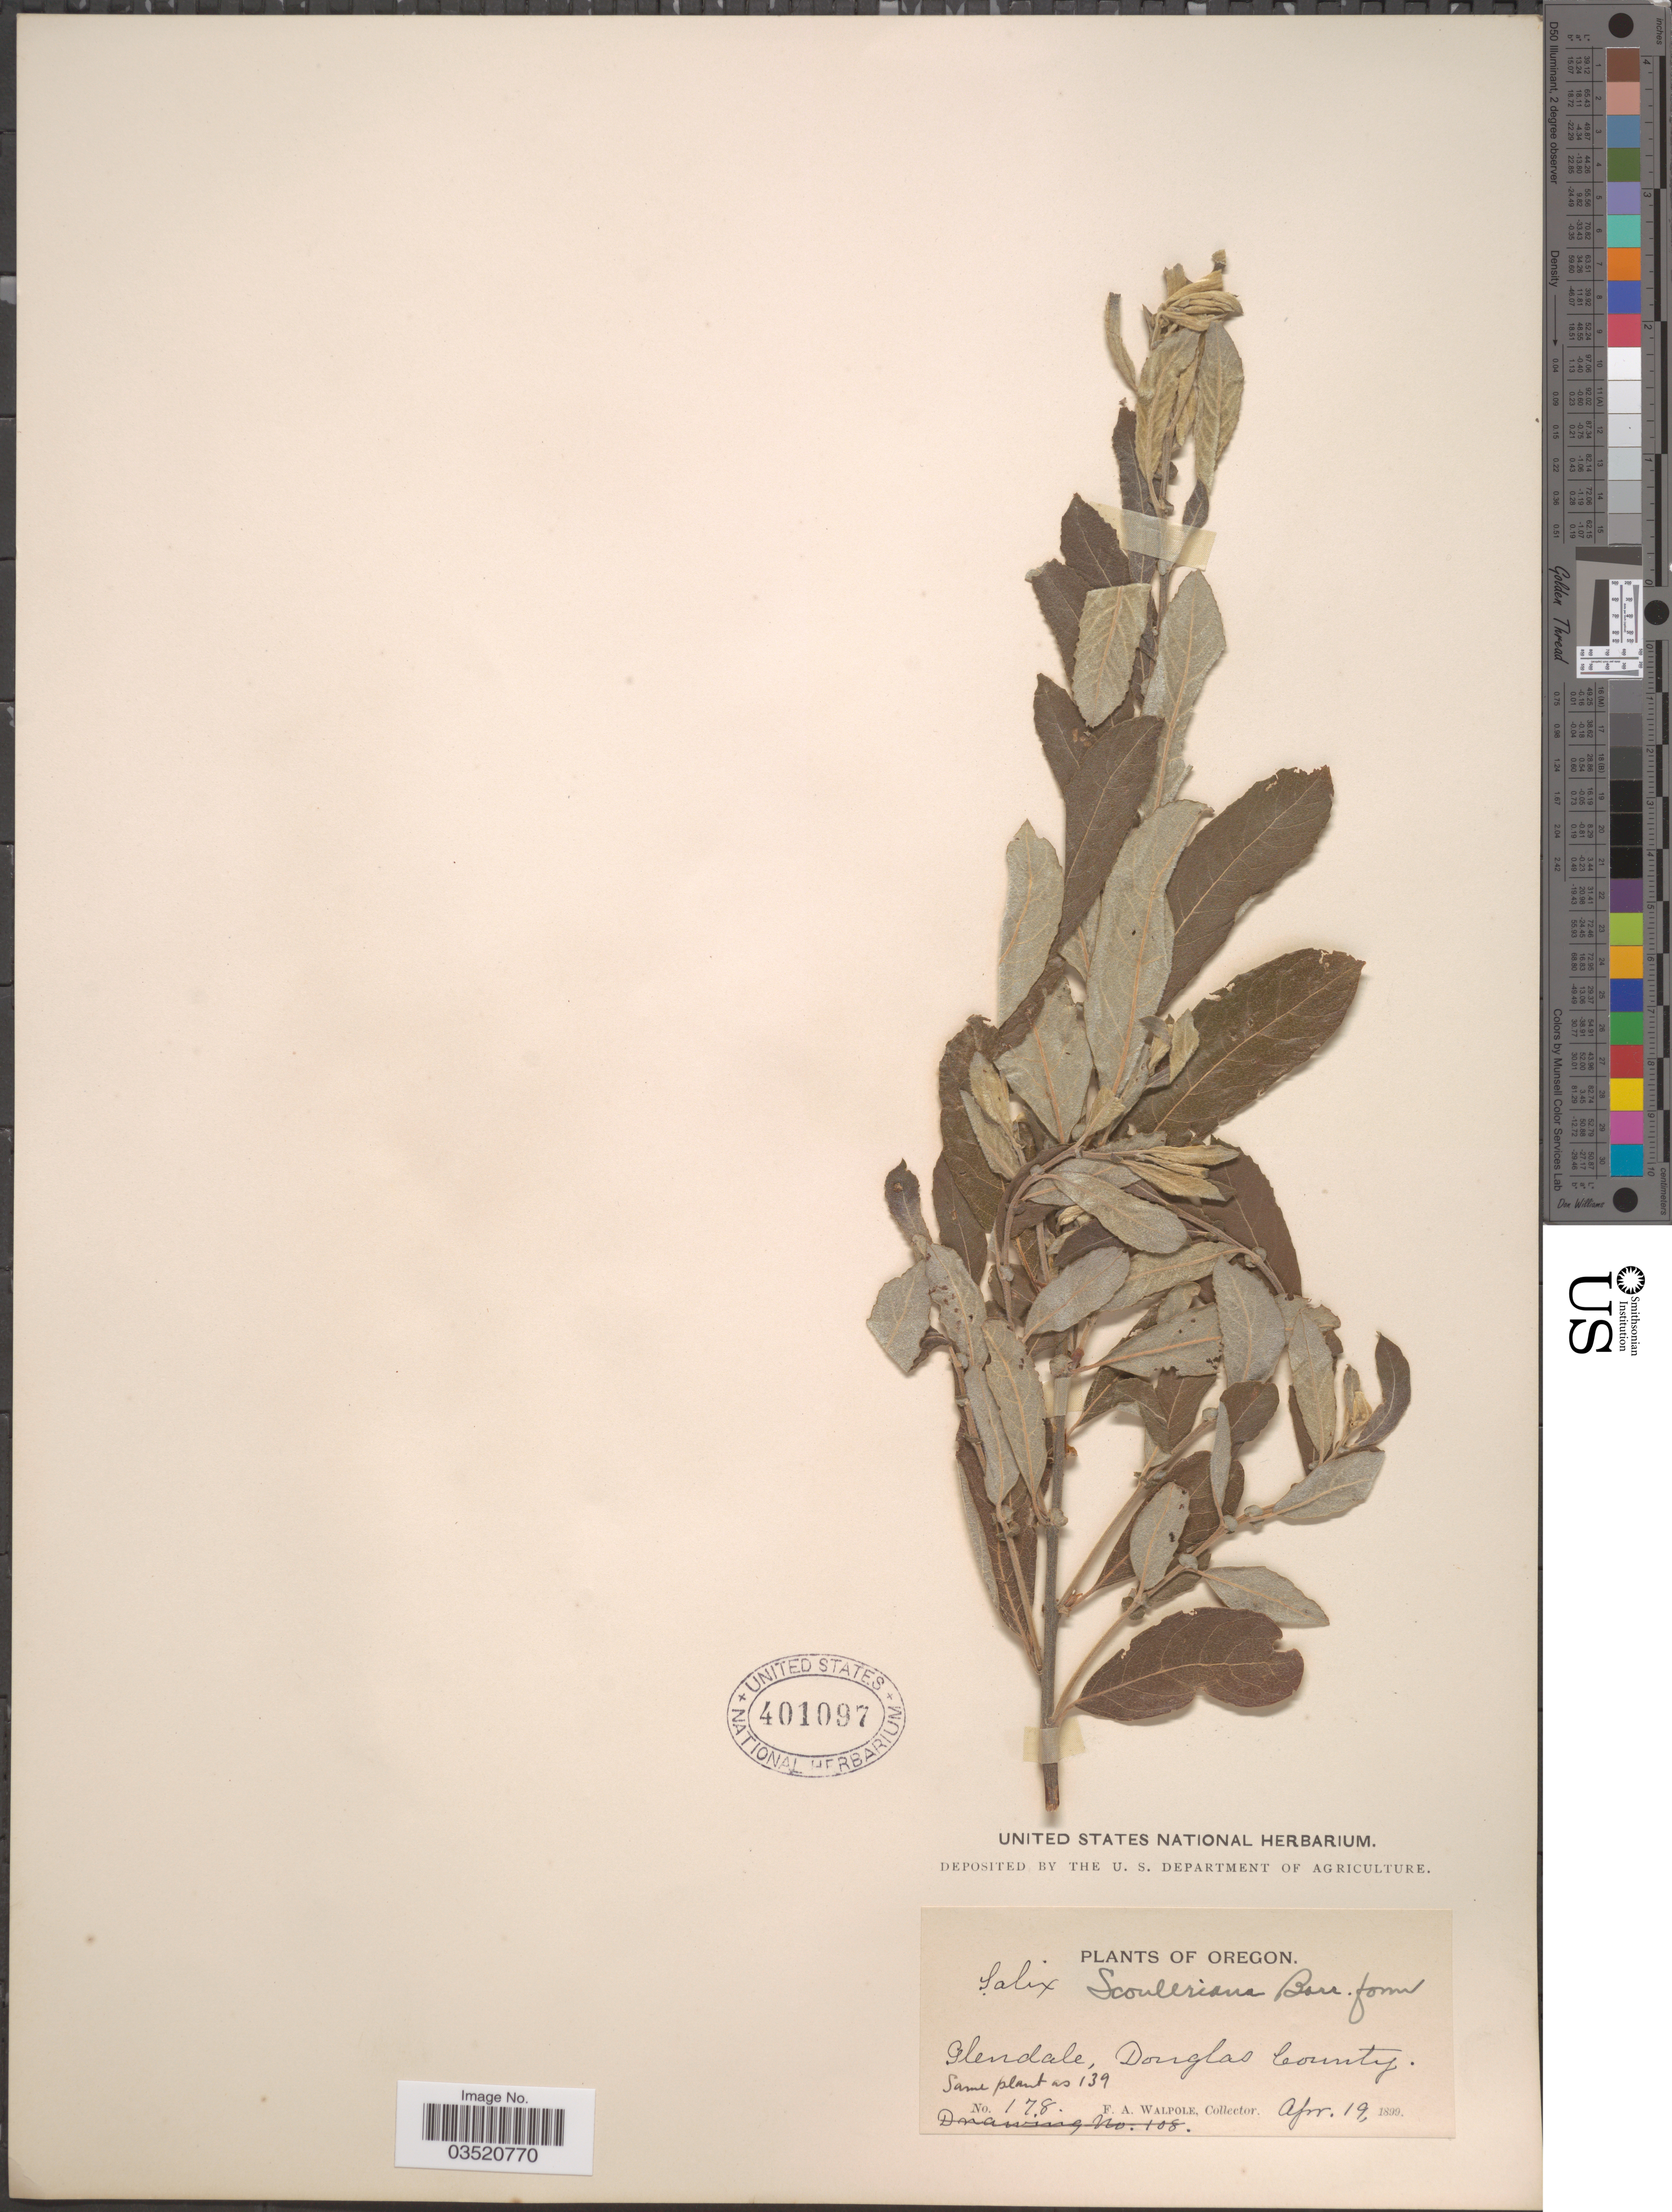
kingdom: Plantae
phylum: Tracheophyta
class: Magnoliopsida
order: Malpighiales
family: Salicaceae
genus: Salix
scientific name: Salix scouleriana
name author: Barratt ex Hook.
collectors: F. Walpole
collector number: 178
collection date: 1899-04-19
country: United States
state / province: Oregon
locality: Glendale, Douglas County.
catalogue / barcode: US 401097